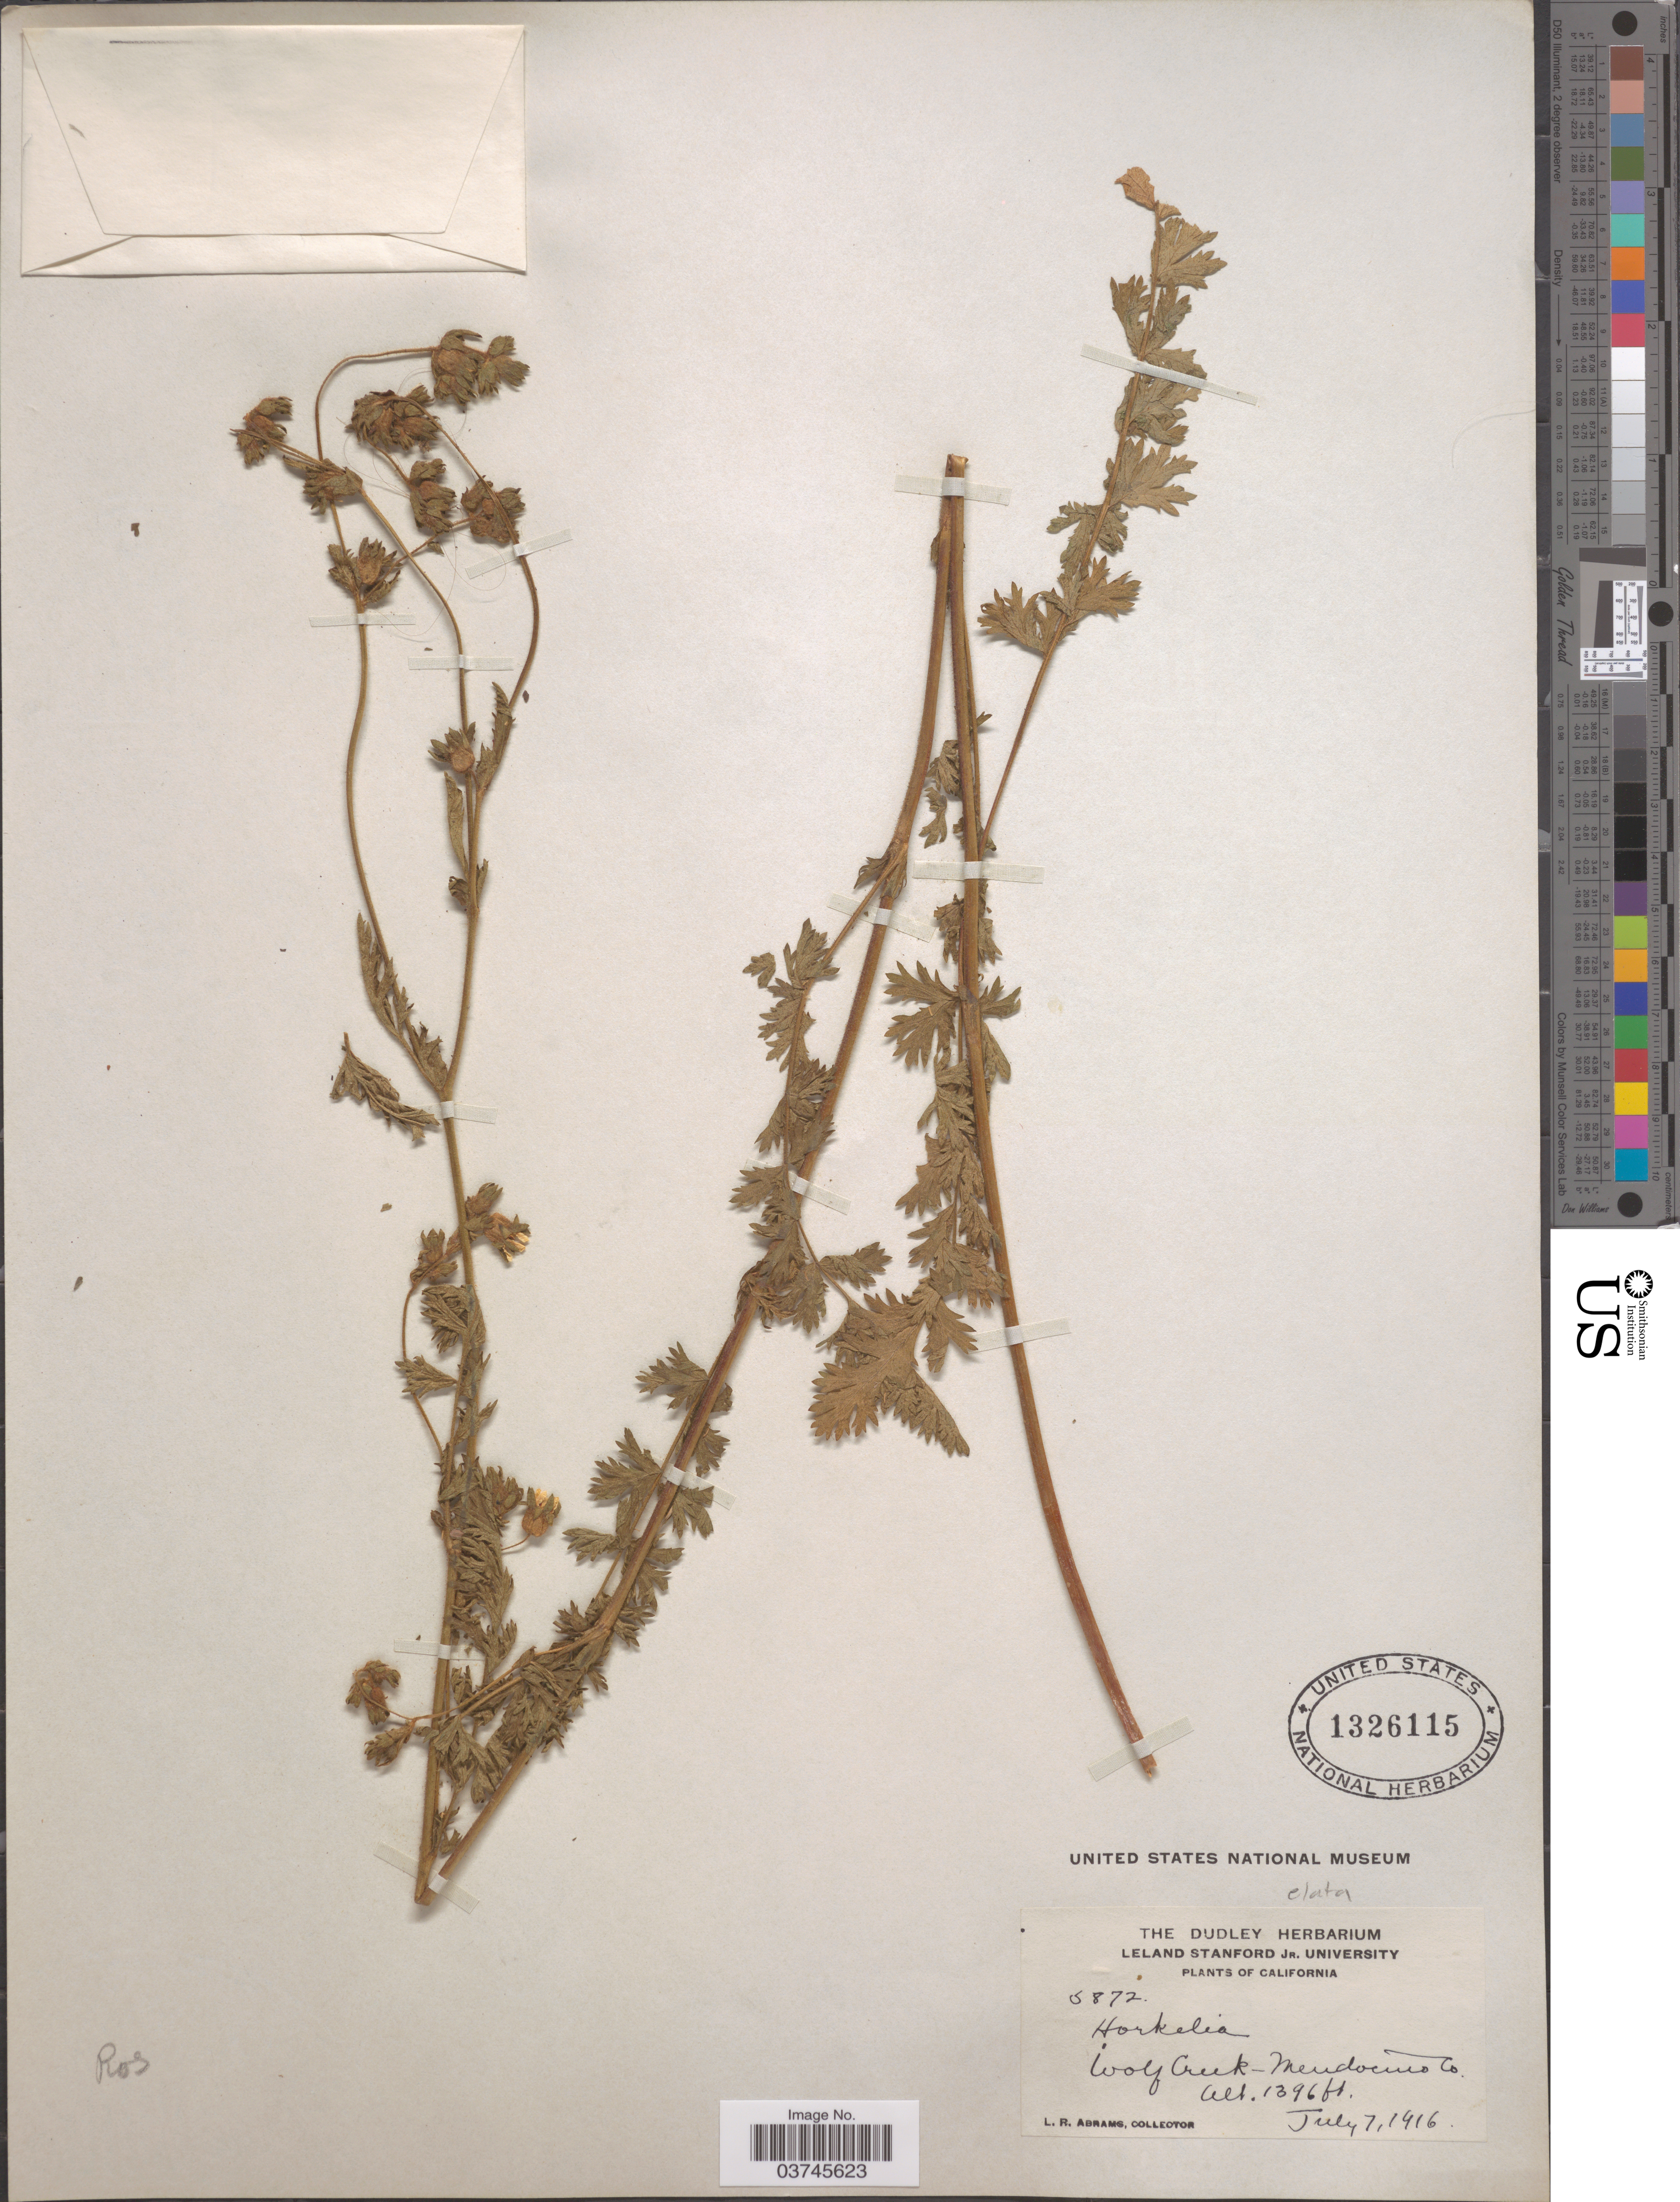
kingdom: Plantae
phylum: Tracheophyta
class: Magnoliopsida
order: Rosales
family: Rosaceae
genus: Potentilla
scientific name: Potentilla californica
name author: (Cham. & Schltdl.) Greene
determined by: Strong, Mark T., (BOT), Smithsonian Institution - National Museum of Natural History (UNITED STATES)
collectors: L. Abrams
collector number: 5872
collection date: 1916-07-07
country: United States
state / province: California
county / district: Mendocino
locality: Wolf Creek-Mendocino Co.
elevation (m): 426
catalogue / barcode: US 1326115